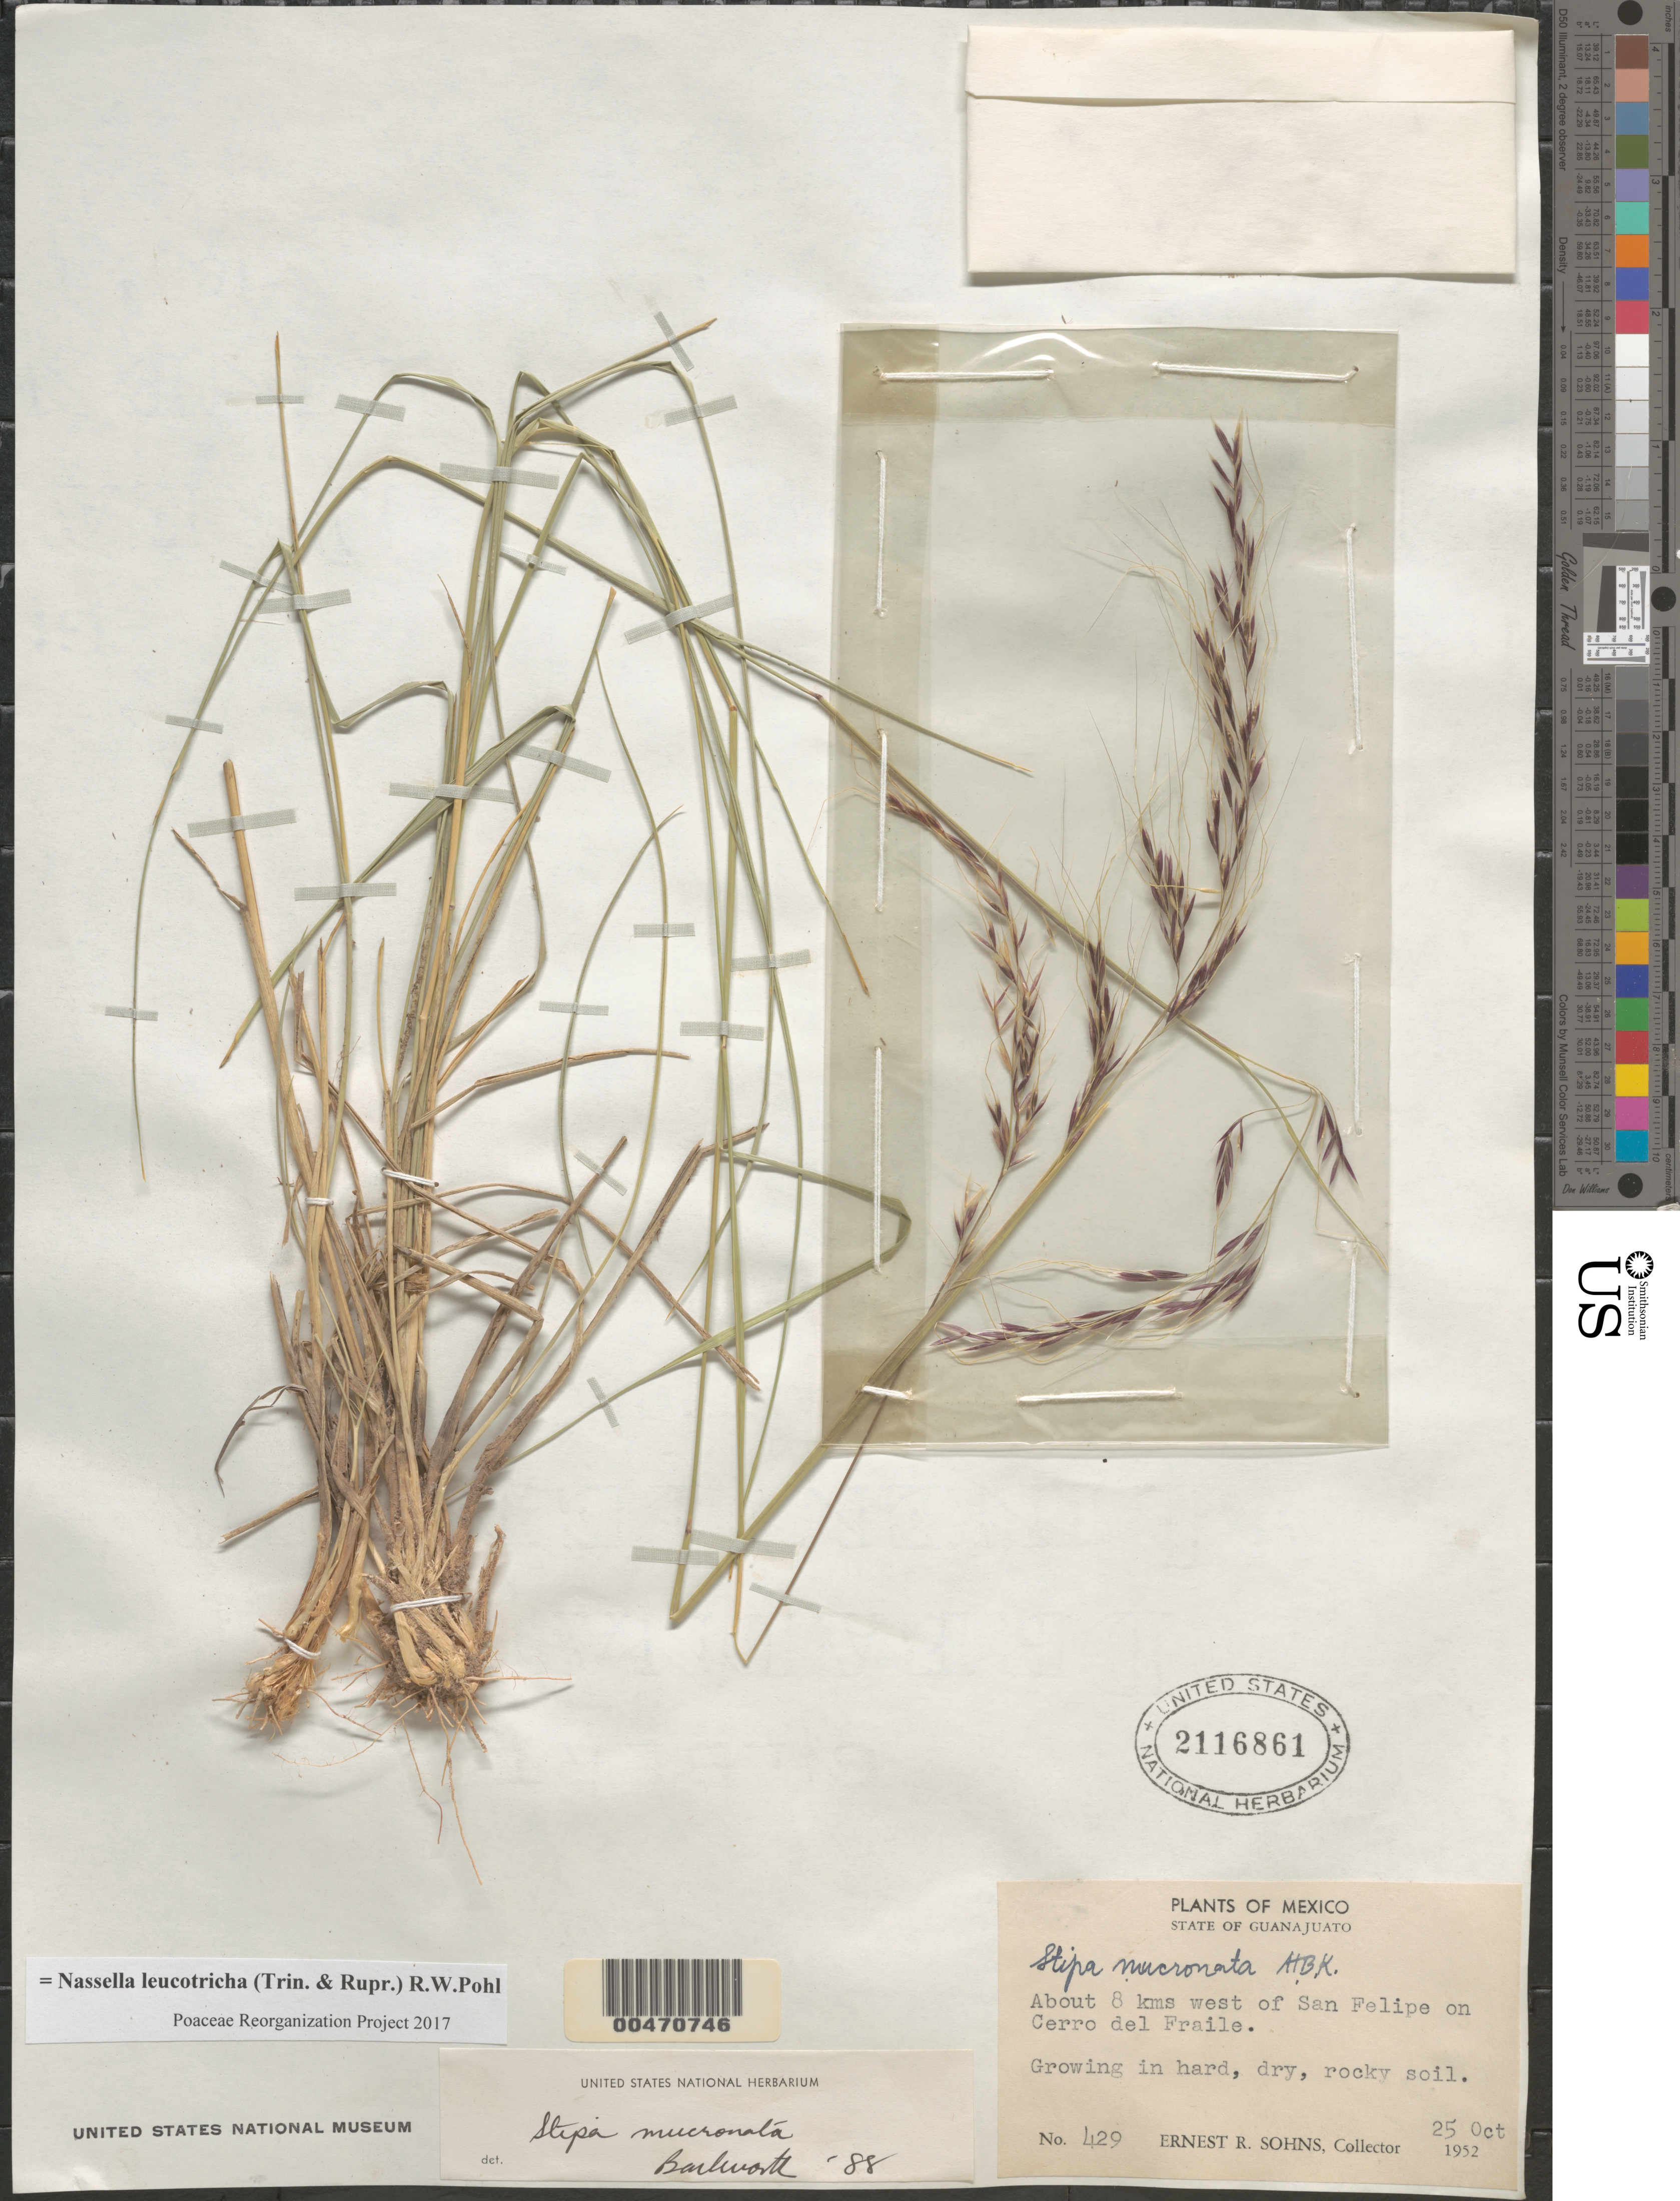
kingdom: Plantae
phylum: Tracheophyta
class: Liliopsida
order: Poales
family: Poaceae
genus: Nassella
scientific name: Nassella leucotricha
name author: (Trin. & Rupr.) R.W. Pohl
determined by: Poaceae Reorganization Project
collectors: E. R. Sohns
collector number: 429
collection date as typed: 25 Oct 1952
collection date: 1952-10-25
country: Mexico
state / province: Guanajuato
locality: About 8 km W of San Felipe on Cerro del Fraile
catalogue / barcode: US 2116861